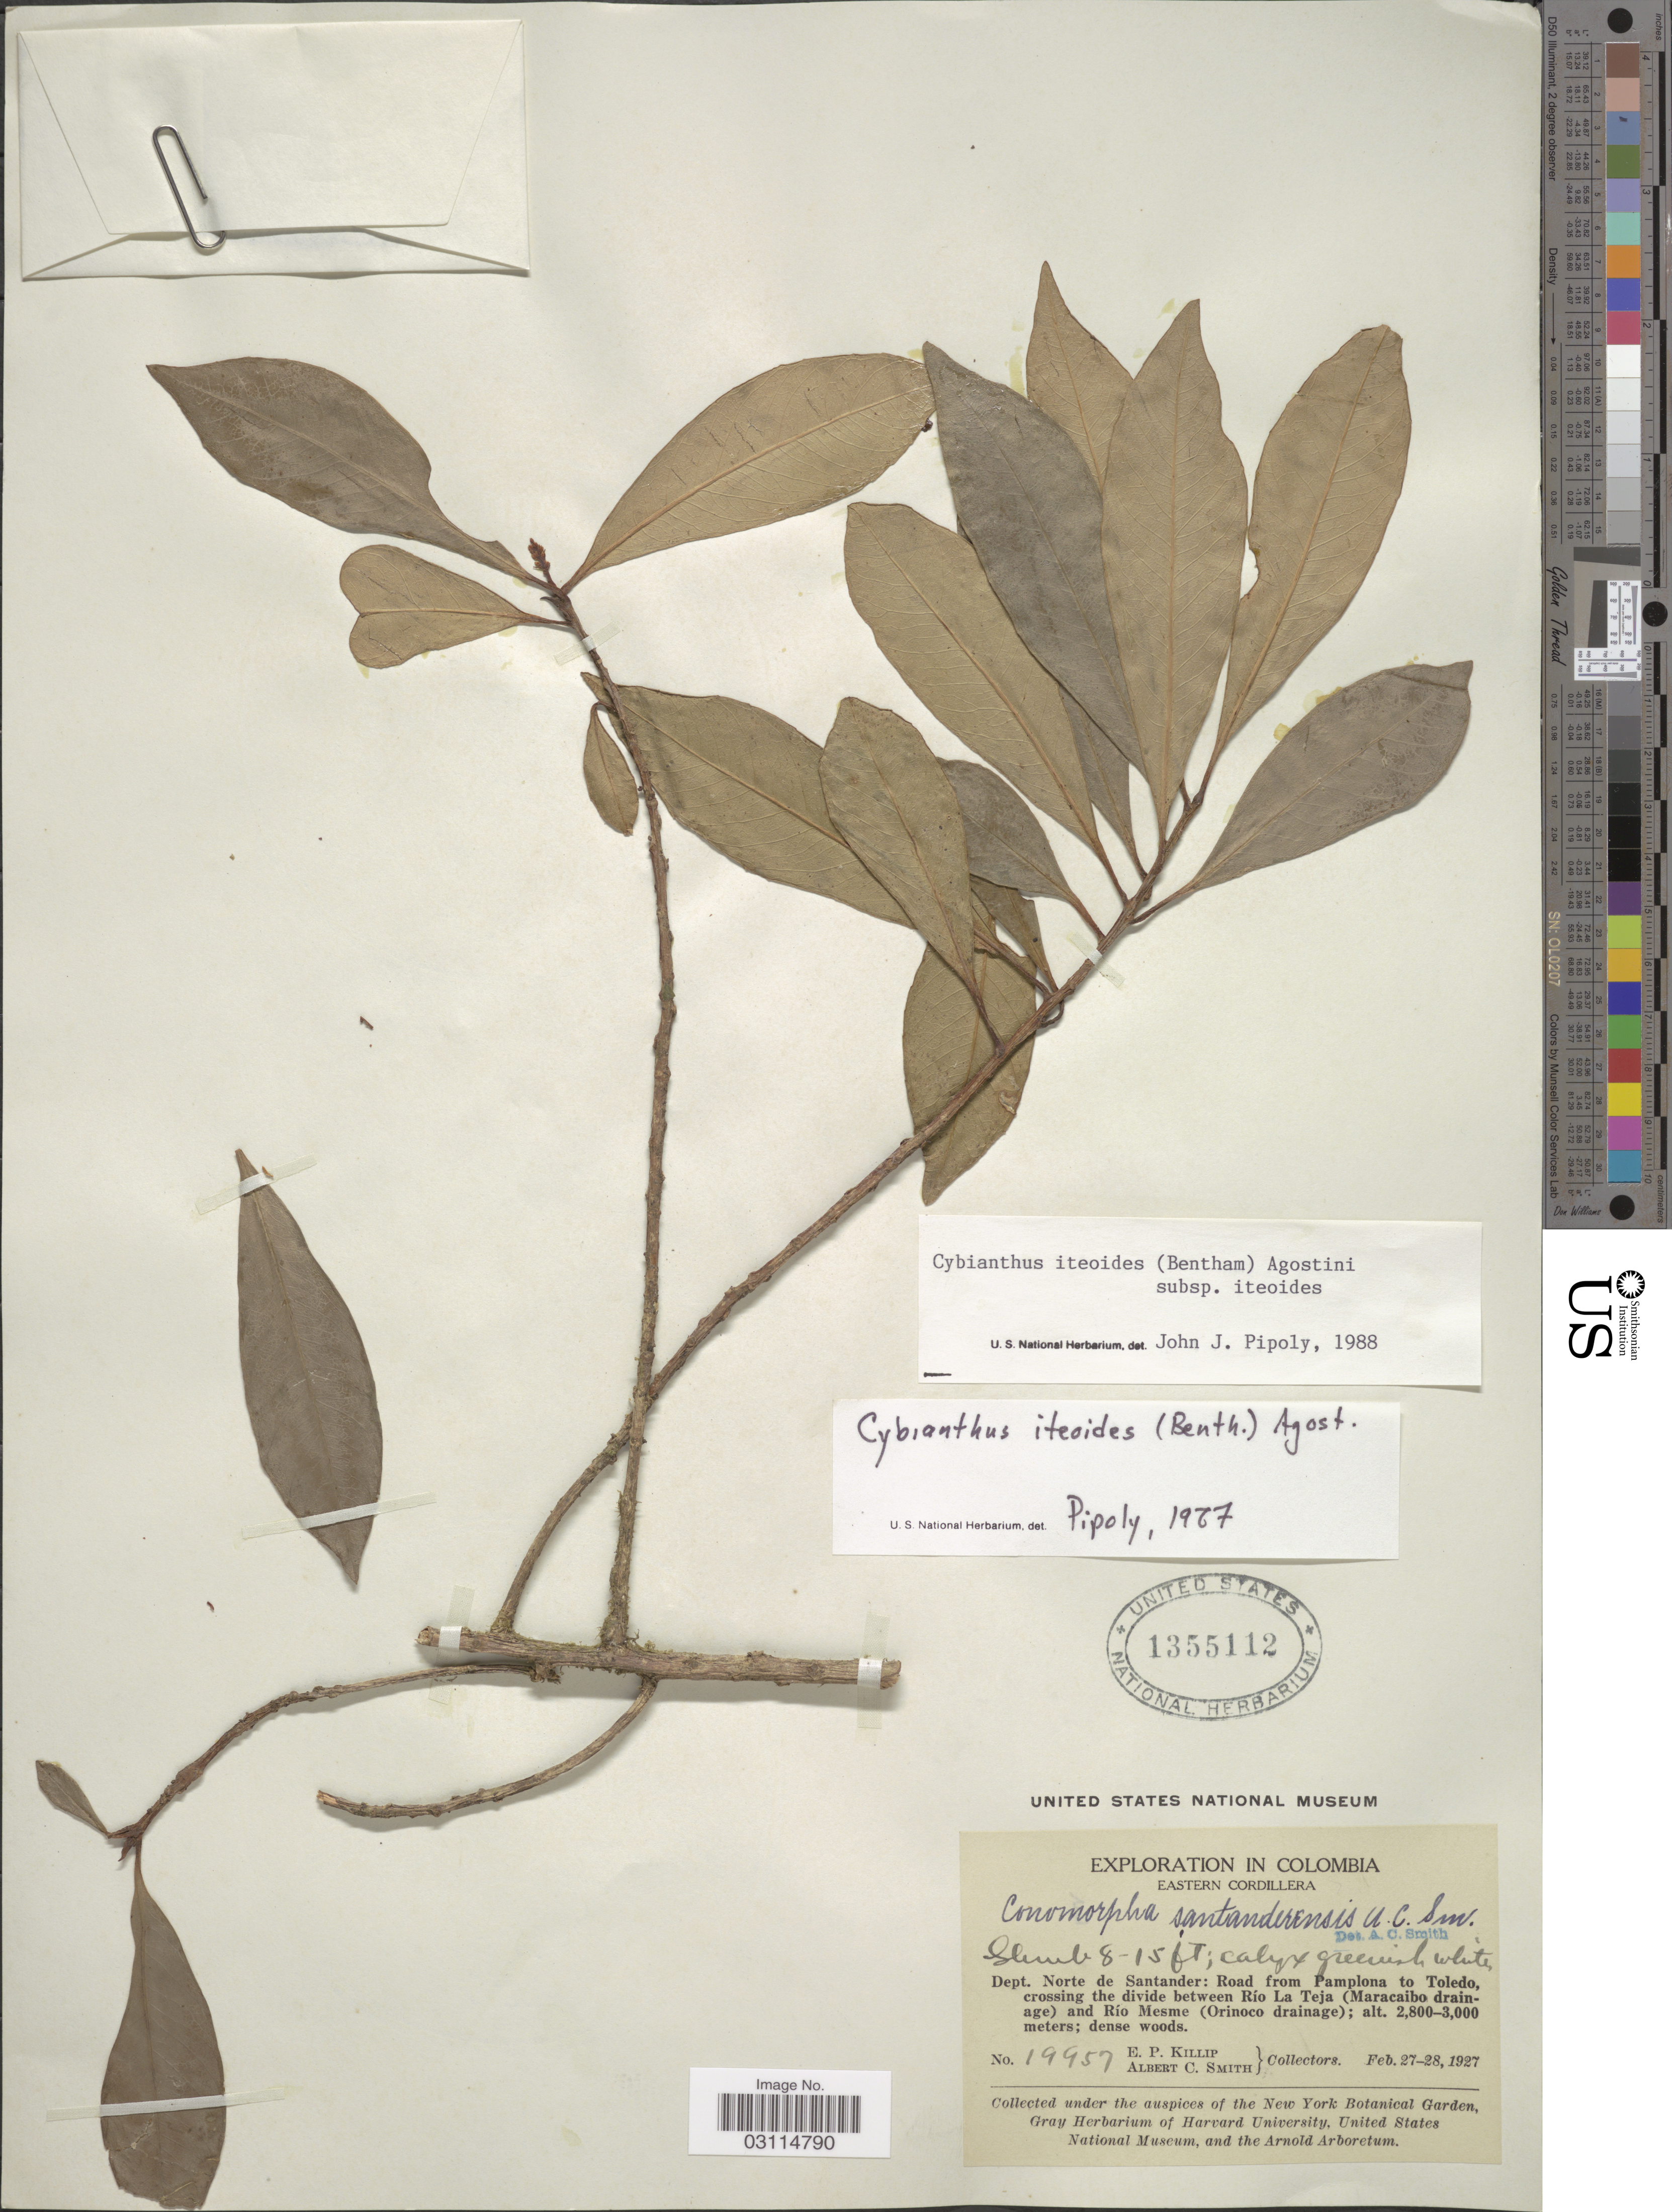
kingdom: Plantae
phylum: Tracheophyta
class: Magnoliopsida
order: Ericales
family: Primulaceae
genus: Cybianthus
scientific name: Cybianthus iteoides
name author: (Benth.) G. Agostini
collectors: E. P. Killip & A. C. Smith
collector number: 19957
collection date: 1927-02-27/1927-02-28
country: Colombia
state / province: Norte de Santander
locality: Eastern Cordillera. Dept. Norte de Santander: Road from Pamplona to Toledo, crossing the divide between Río La Teja (Maracaibo drainage) and Río Mesme (Orinoco drainage).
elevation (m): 2800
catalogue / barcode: US 1355112